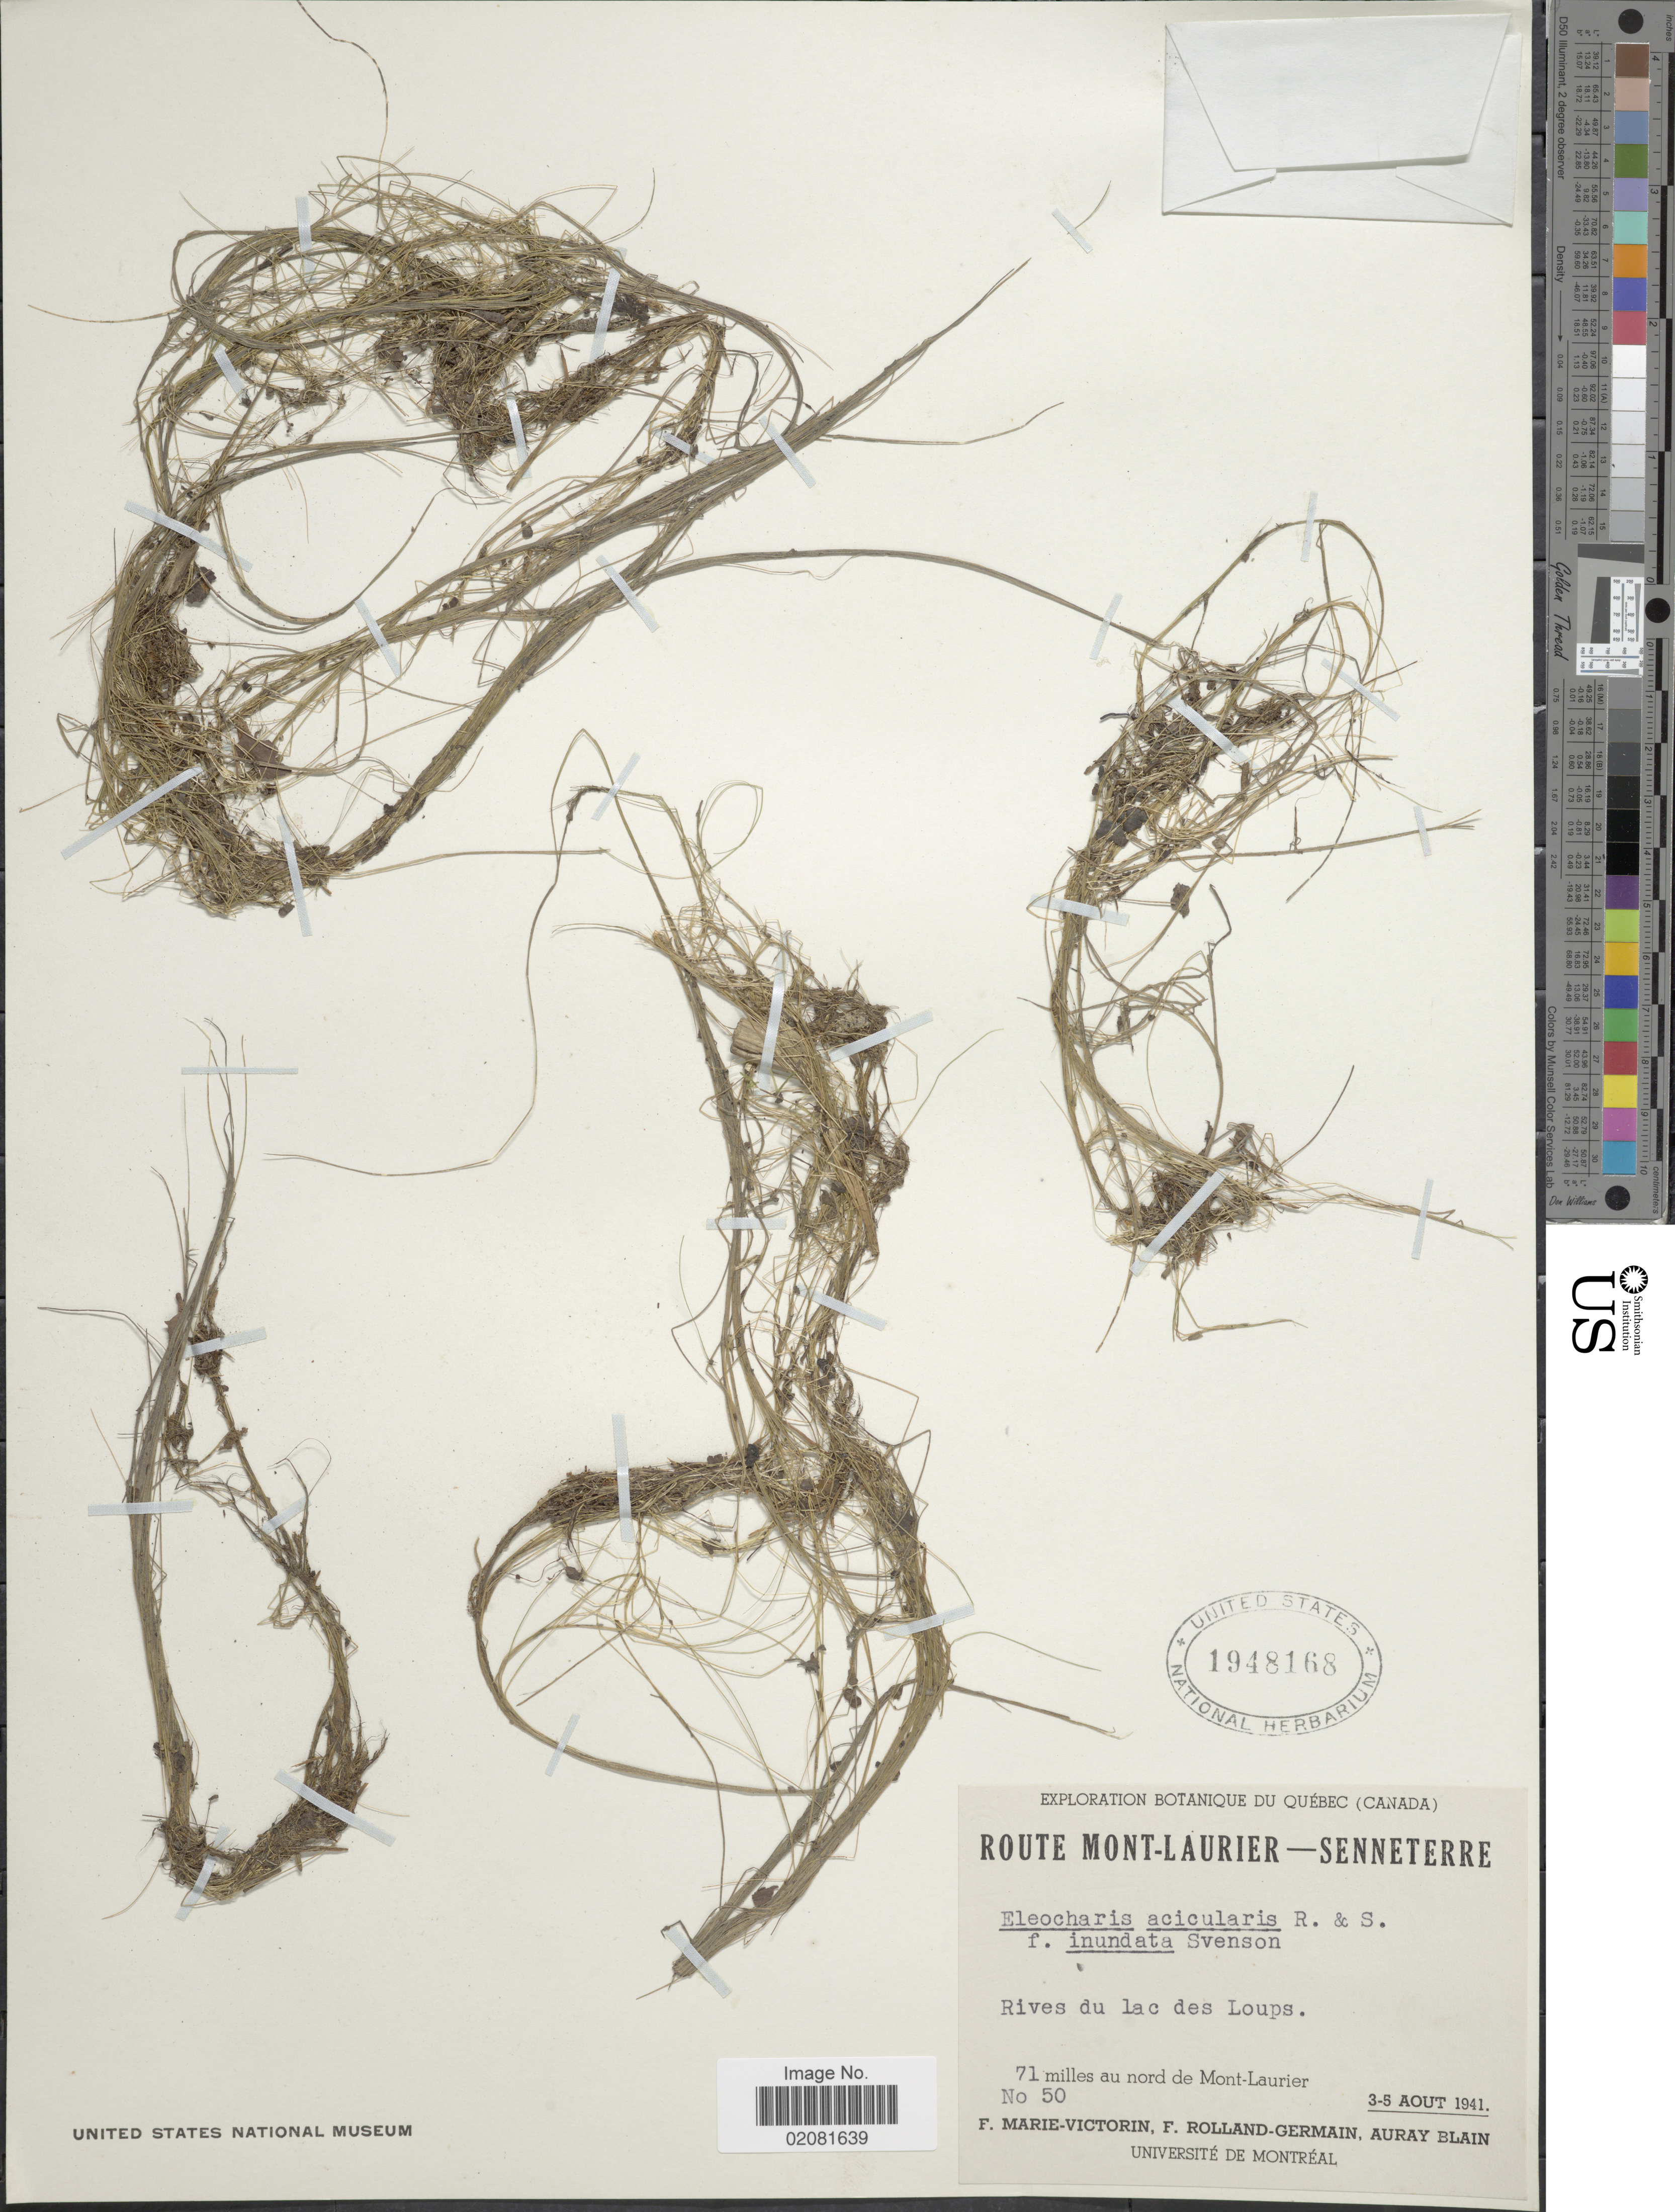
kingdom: Plantae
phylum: Tracheophyta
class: Liliopsida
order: Poales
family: Cyperaceae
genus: Eleocharis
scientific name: Eleocharis acicularis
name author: (L.) Roem. & Schult.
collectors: F. Marie-Victorin, Rolland-Germain & A. Blain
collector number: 50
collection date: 1941-08-03/1941-08-05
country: Canada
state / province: Quebec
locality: Route Mont-Laurier - Senneterre. Rives du lac des Loups. 71 milles au nord de Mont-Laurier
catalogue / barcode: US 1948168